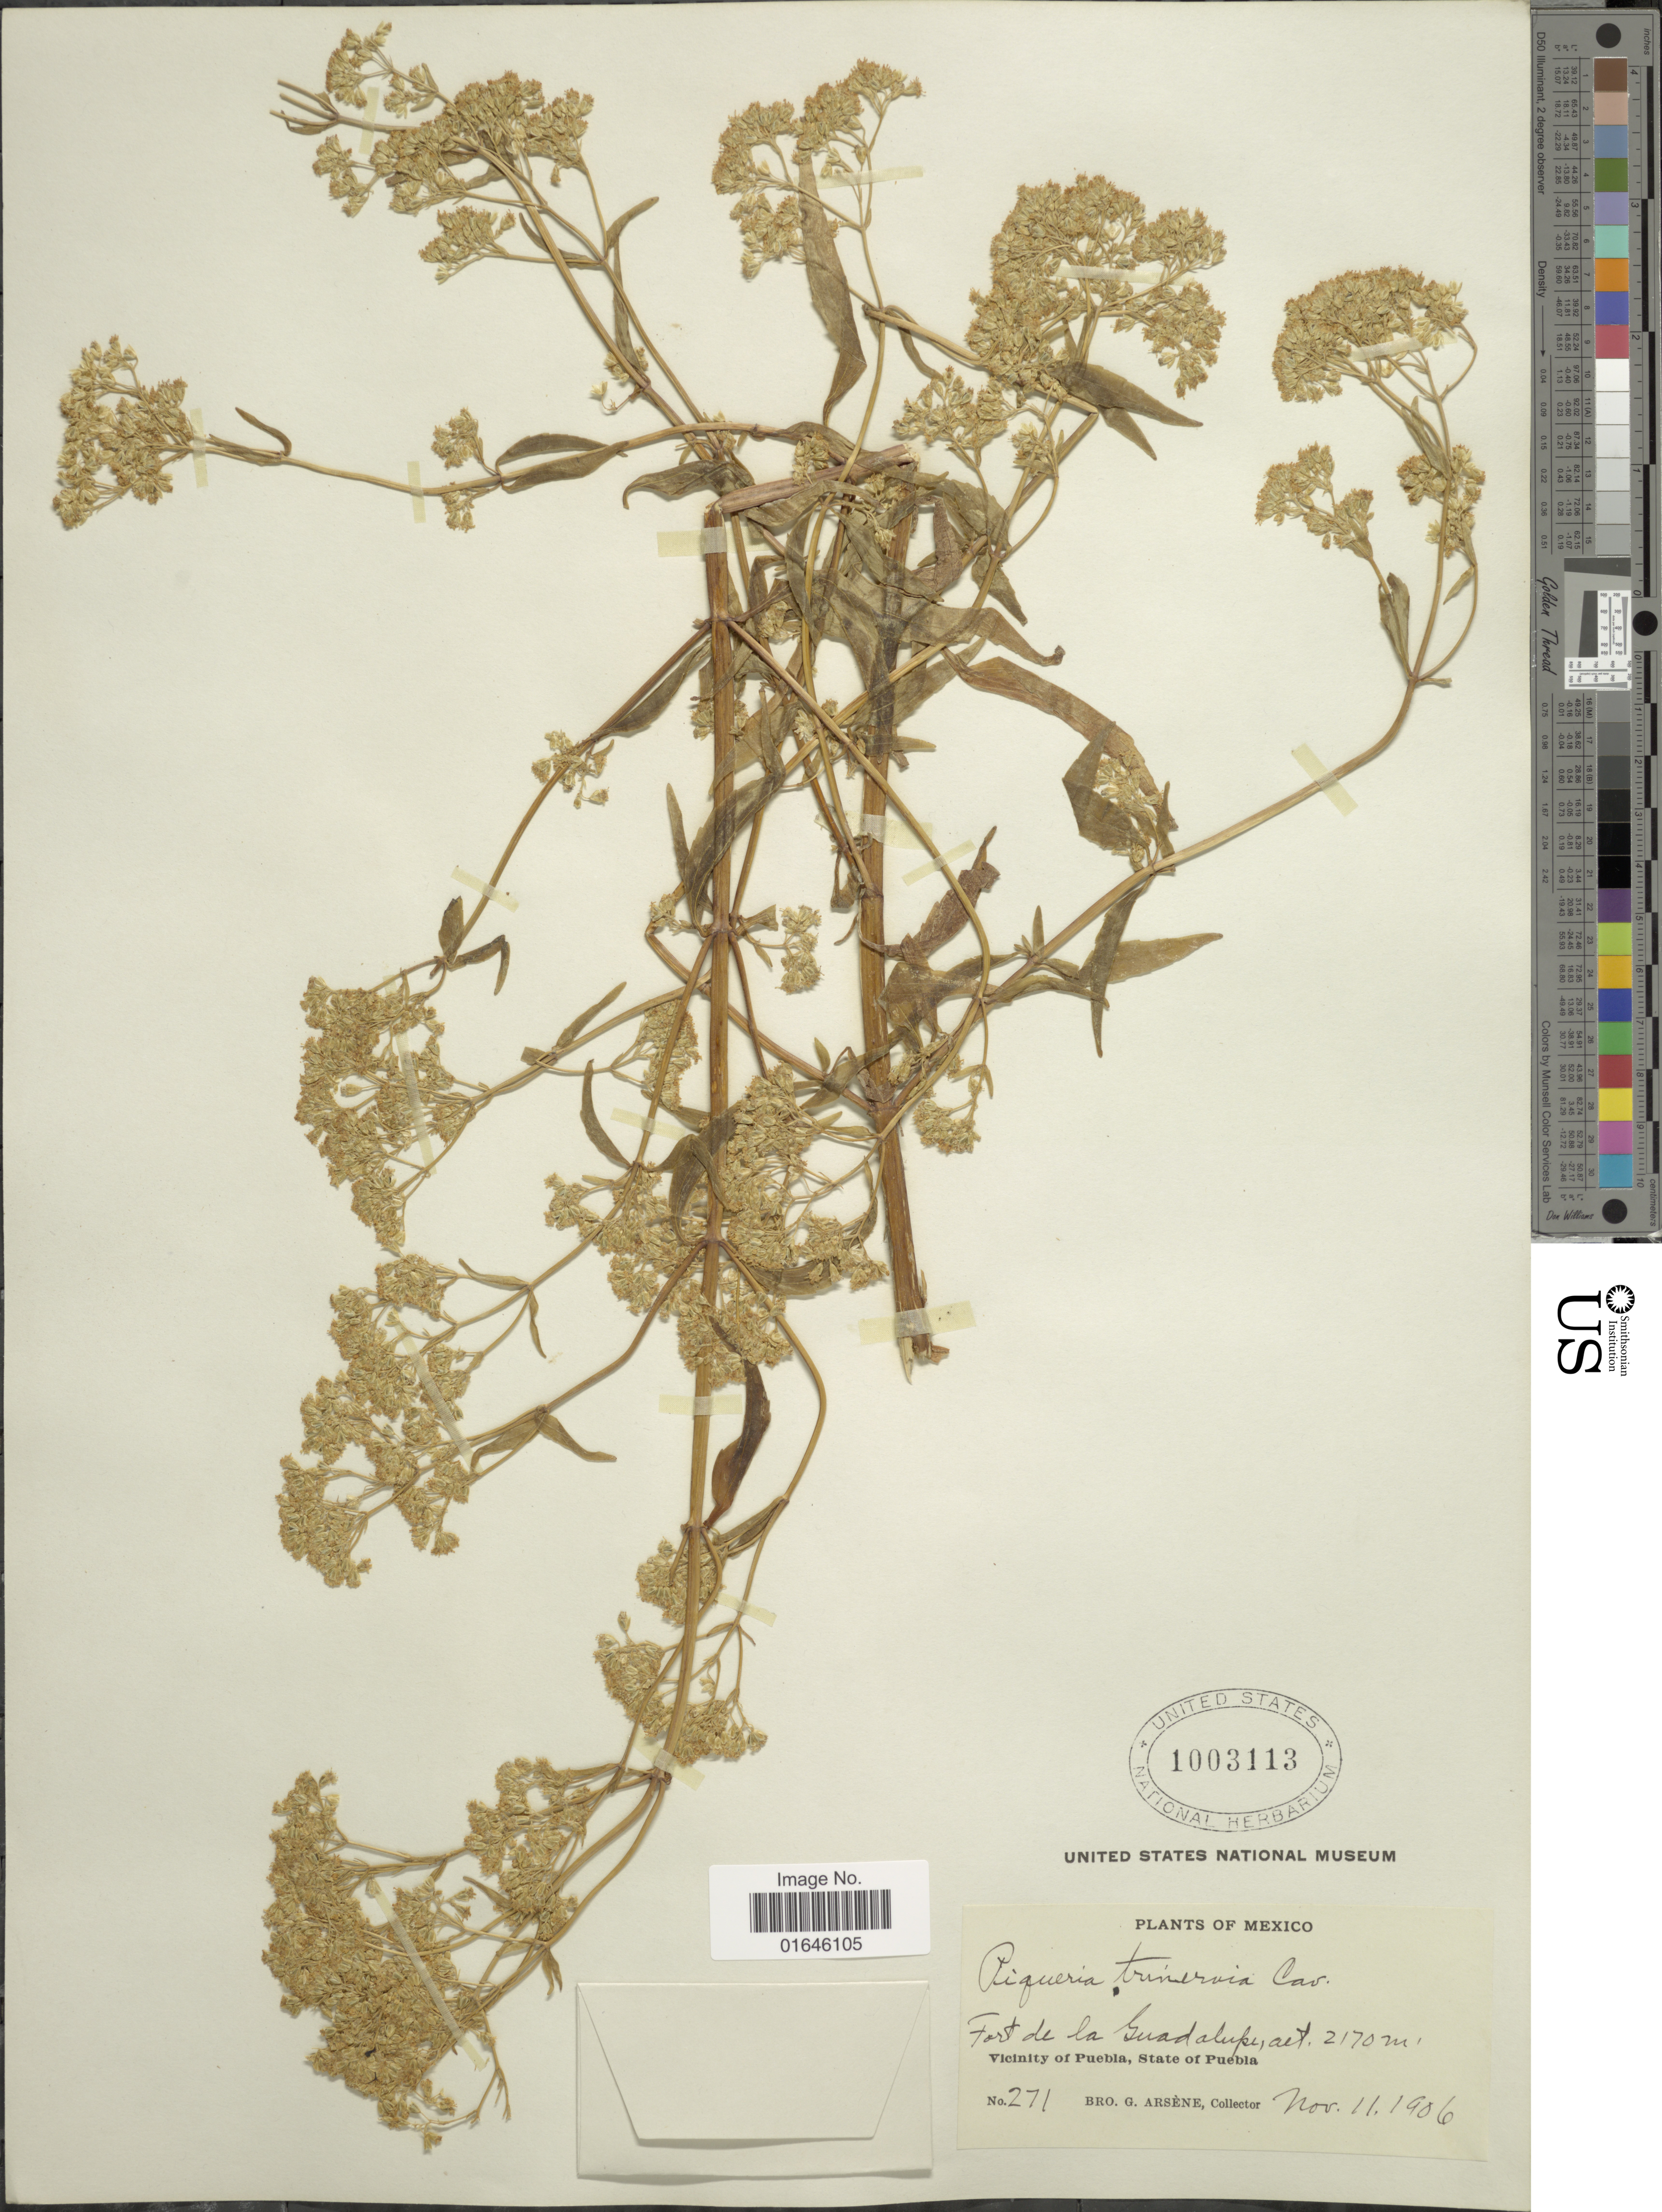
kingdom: Plantae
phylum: Tracheophyta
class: Magnoliopsida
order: Asterales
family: Asteraceae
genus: Piqueria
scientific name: Piqueria trinervia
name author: Cav.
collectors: Bro. G. Arsène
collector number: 271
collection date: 1906-11-11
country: Mexico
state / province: Puebla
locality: Fort de la Guadalupe, Vicinity of Puebla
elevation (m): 2170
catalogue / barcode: US 1003113